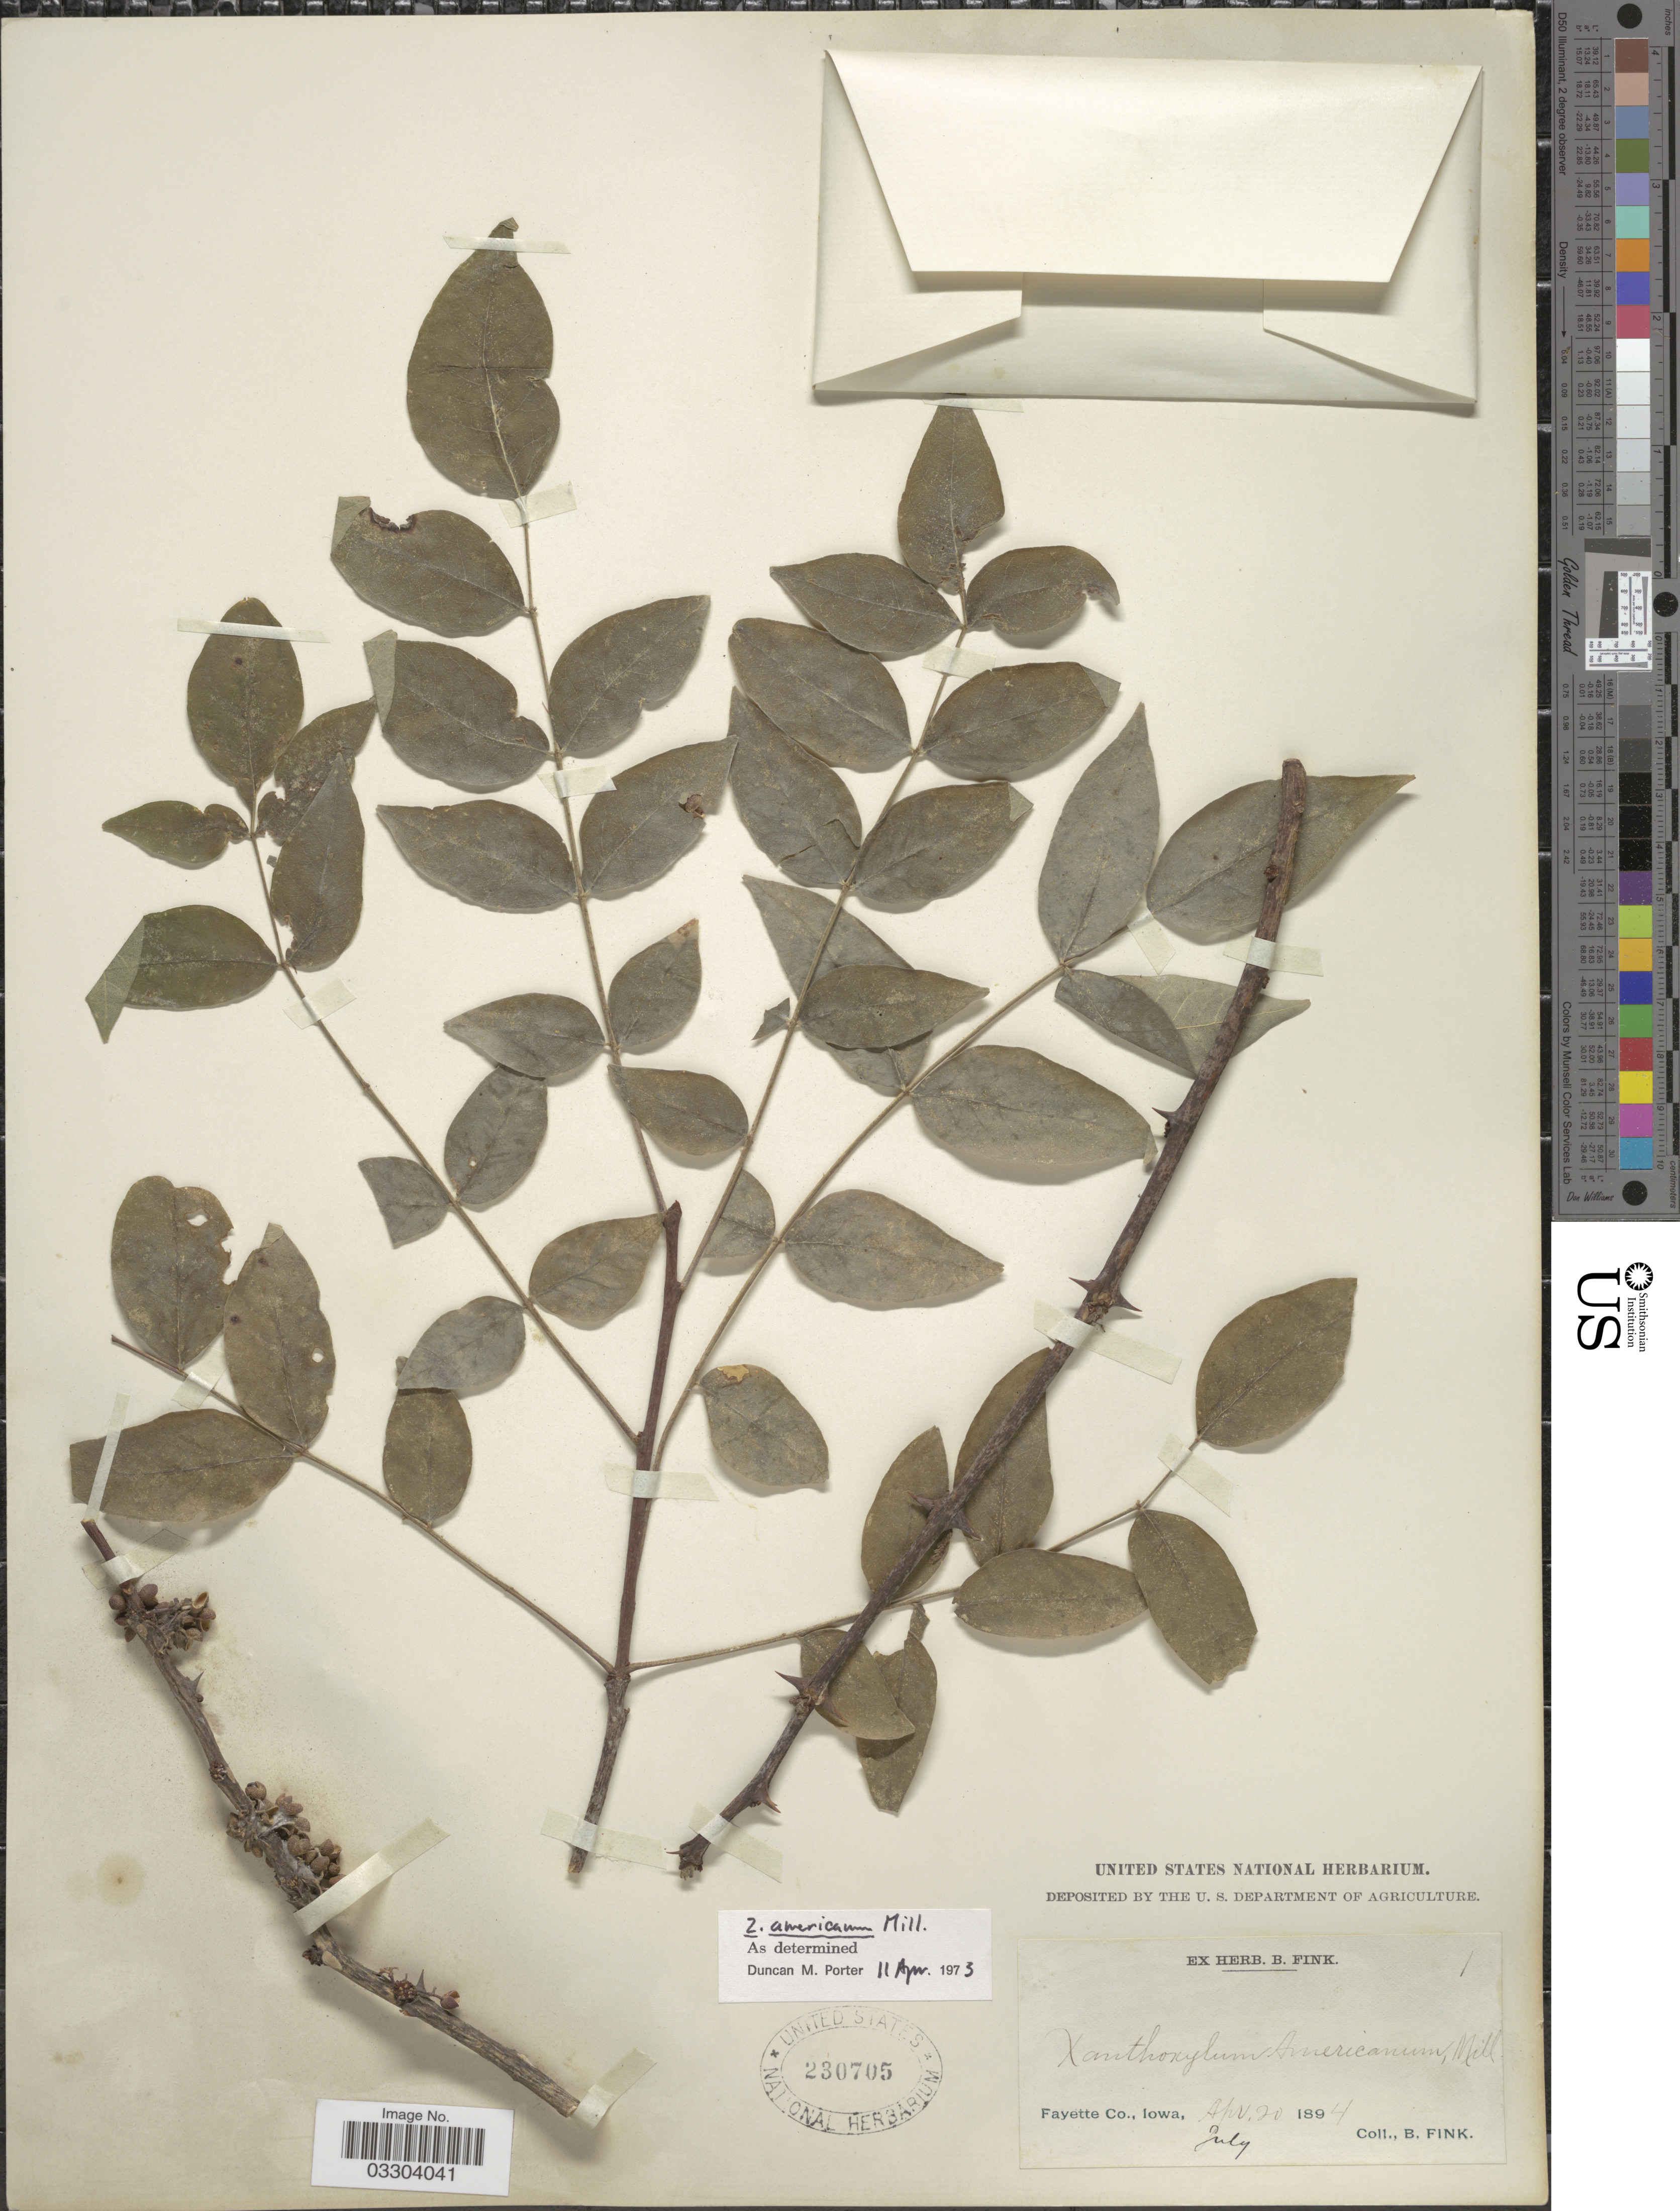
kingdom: Plantae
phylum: Tracheophyta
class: Magnoliopsida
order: Sapindales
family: Rutaceae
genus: Zanthoxylum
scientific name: Zanthoxylum americanum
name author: Mill.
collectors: B. Fink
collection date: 1894-04-20/1894-07-20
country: United States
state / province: Iowa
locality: Fayette Co.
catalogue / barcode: US 230705